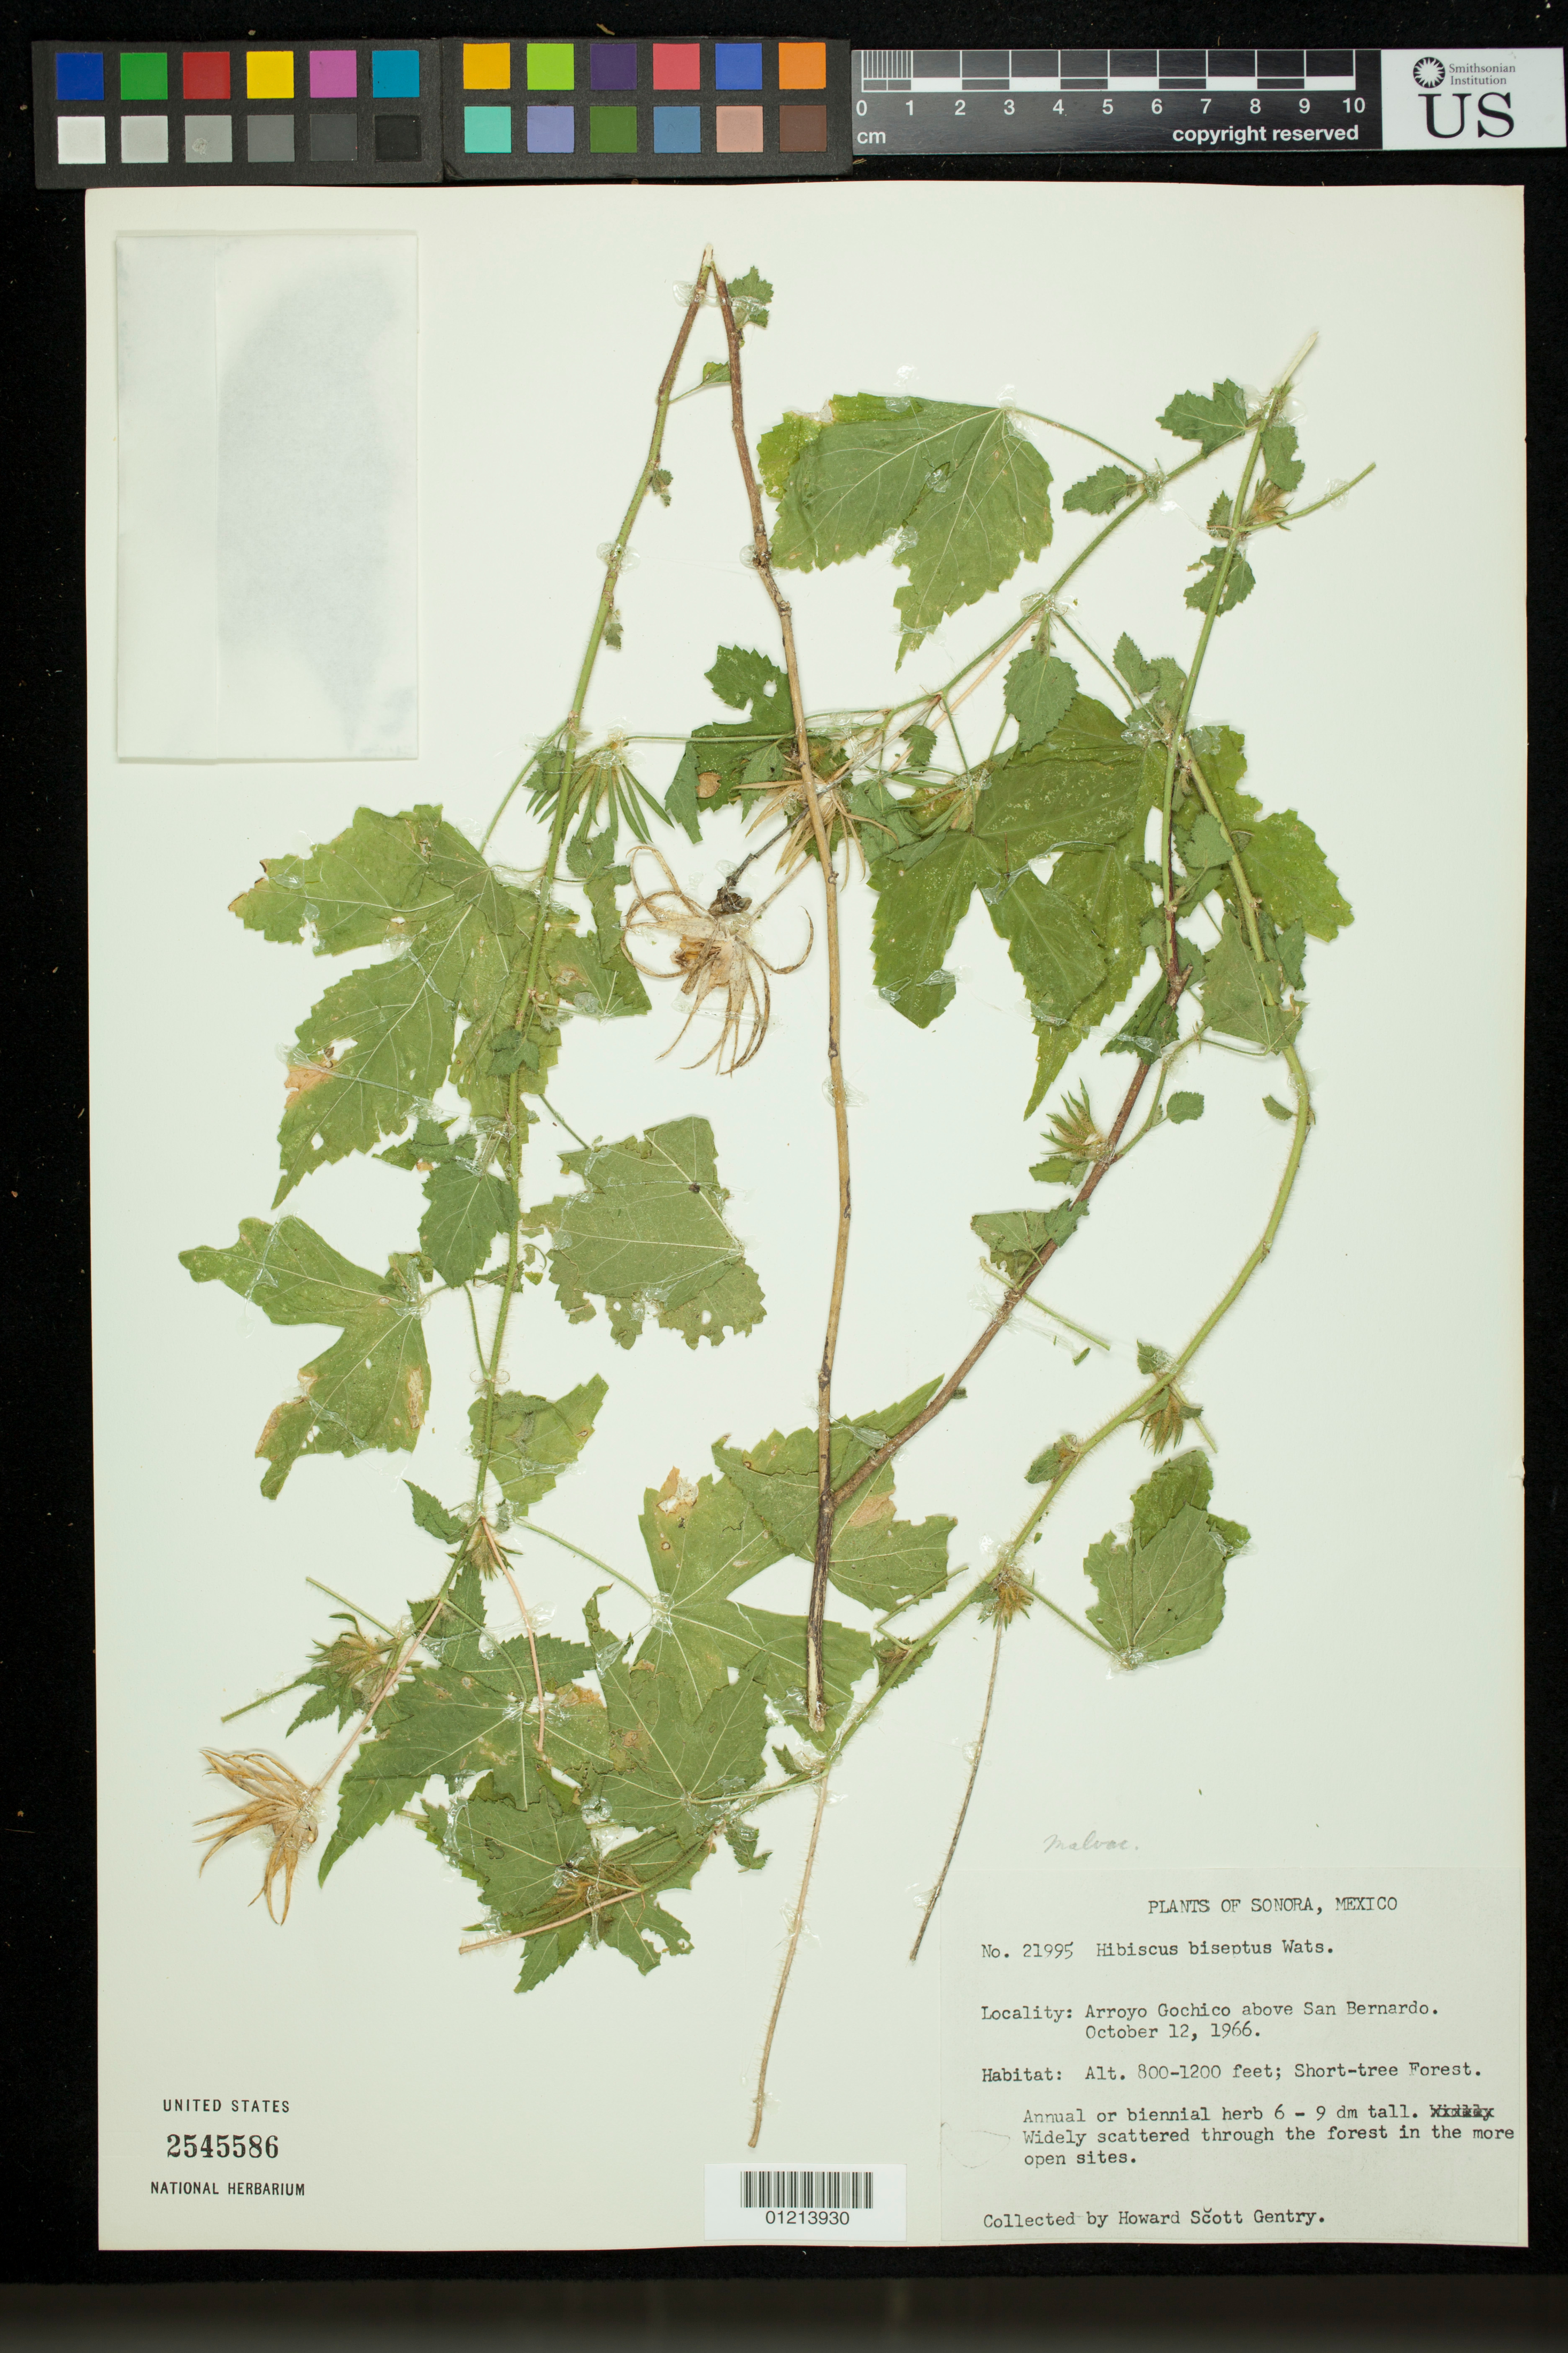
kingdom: Plantae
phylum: Tracheophyta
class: Magnoliopsida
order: Malvales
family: Malvaceae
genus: Hibiscus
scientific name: Hibiscus biseptus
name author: S. Watson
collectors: H. S. Gentry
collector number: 21995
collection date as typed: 10 Dec 1966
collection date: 1966-12-10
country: Mexico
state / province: Sonora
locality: Arroyo Gochico above San Bernardo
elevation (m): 244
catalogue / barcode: US 2545586